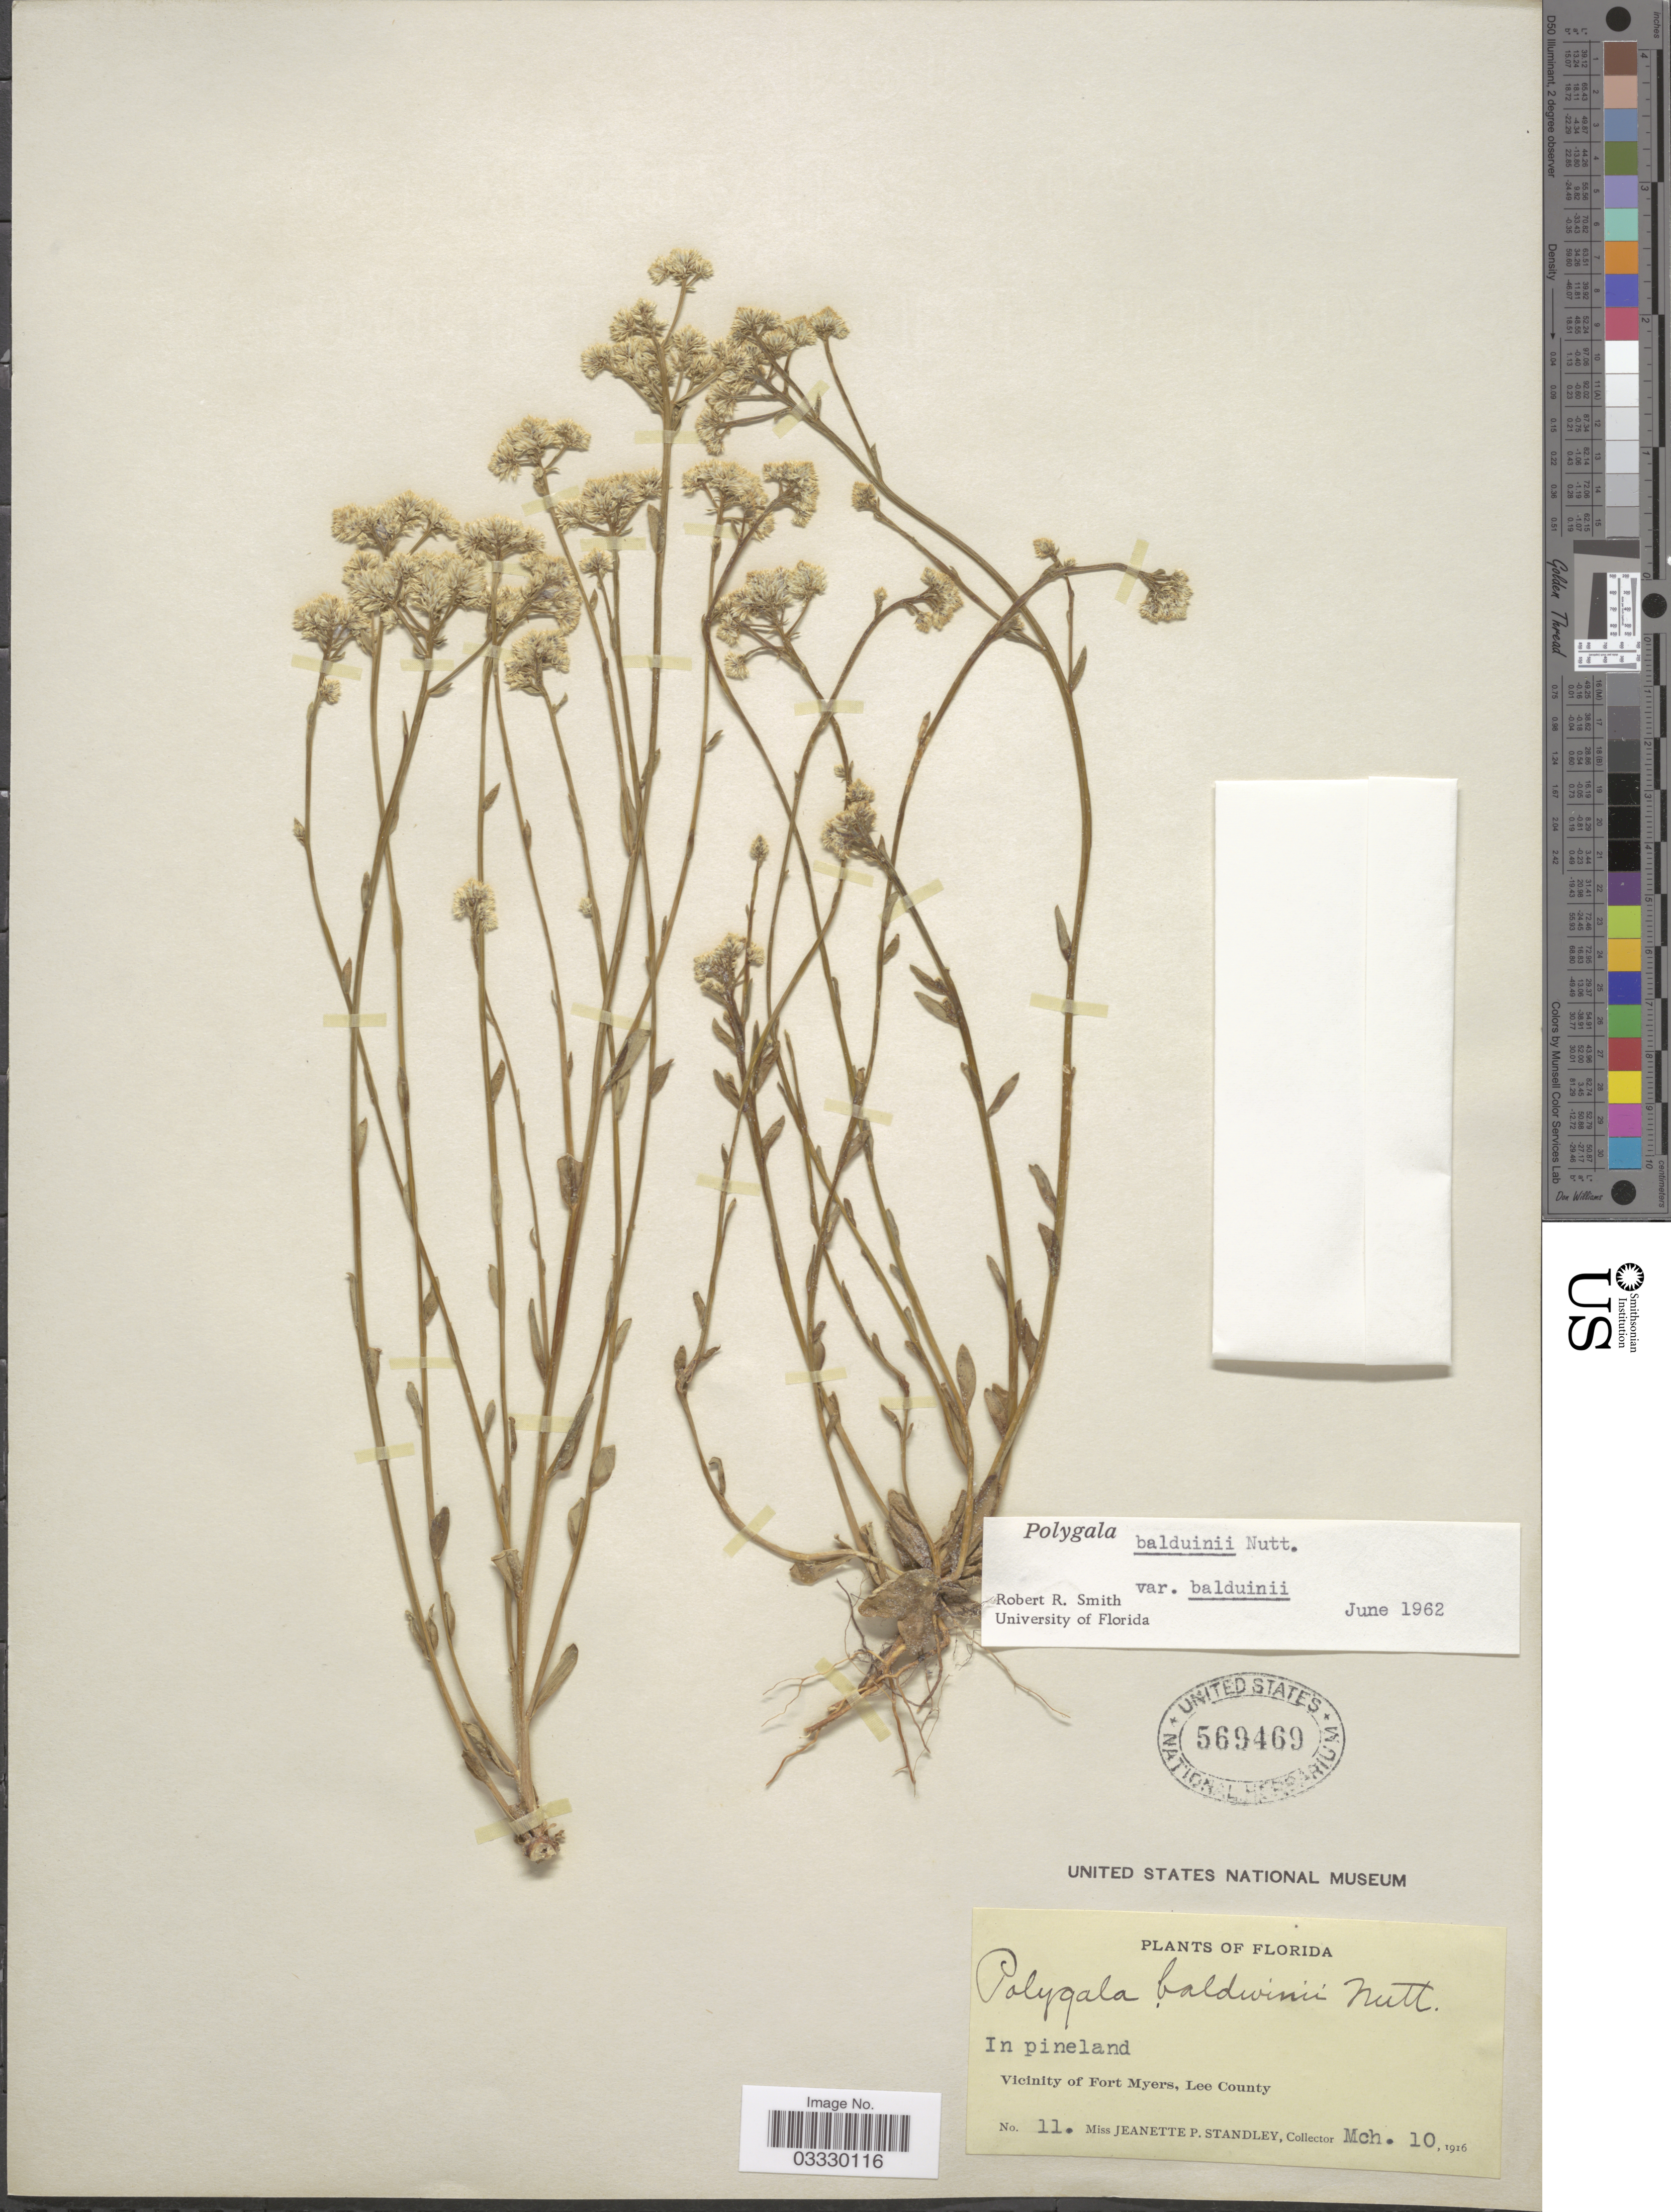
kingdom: Plantae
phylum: Tracheophyta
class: Magnoliopsida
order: Fabales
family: Polygalaceae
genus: Polygala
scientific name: Polygala balduinii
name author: Nutt.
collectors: J. P. Standley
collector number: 11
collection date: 1916-03-10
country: United States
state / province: Florida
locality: Vicinity of Fort Myers, Lee County.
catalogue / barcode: US 569469